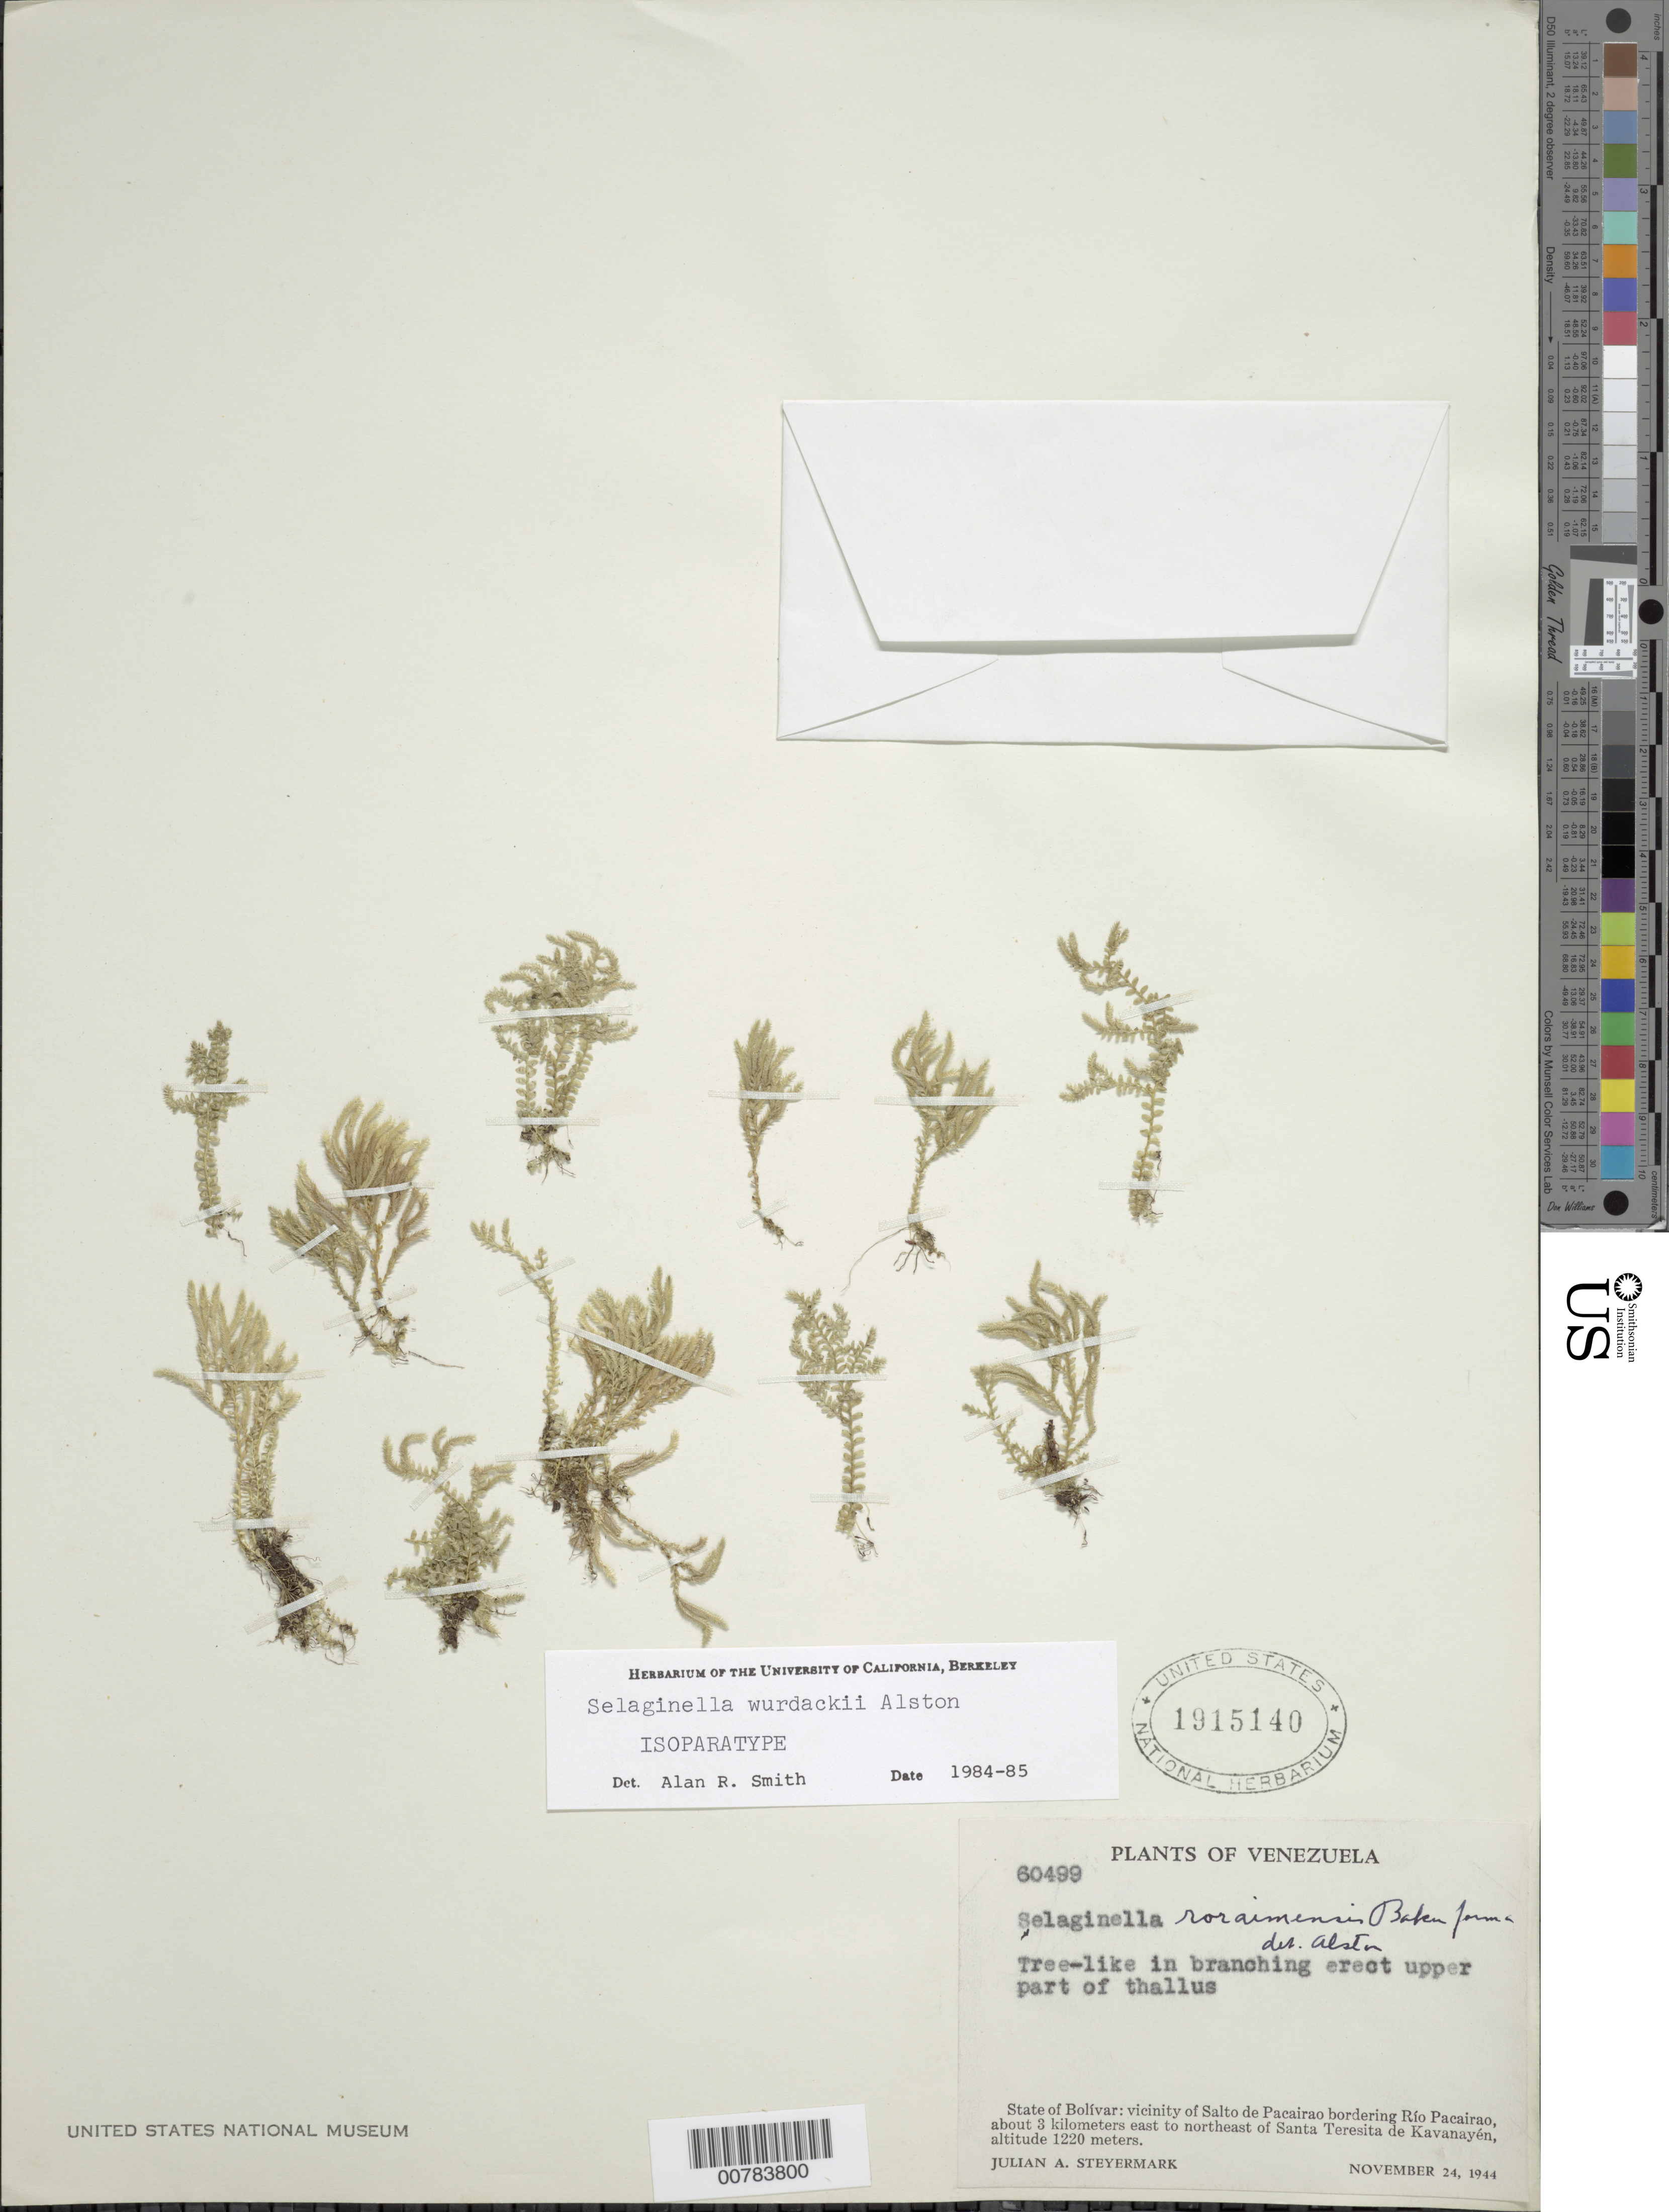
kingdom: Plantae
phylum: Tracheophyta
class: Lycopodiopsida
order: Selaginellales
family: Selaginellaceae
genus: Selaginella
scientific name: Selaginella wurdackii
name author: Alston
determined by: Smith, Alan R., (UC)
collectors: J. Steyermark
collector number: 60499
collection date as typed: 24-Nov-44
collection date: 1944-11-24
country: Venezuela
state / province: Bolívar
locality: Salto Pacairao, along Río Pacairao, 3 km E-NE of Santa Teresita de Kavanayén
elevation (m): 1220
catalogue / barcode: US 1915140